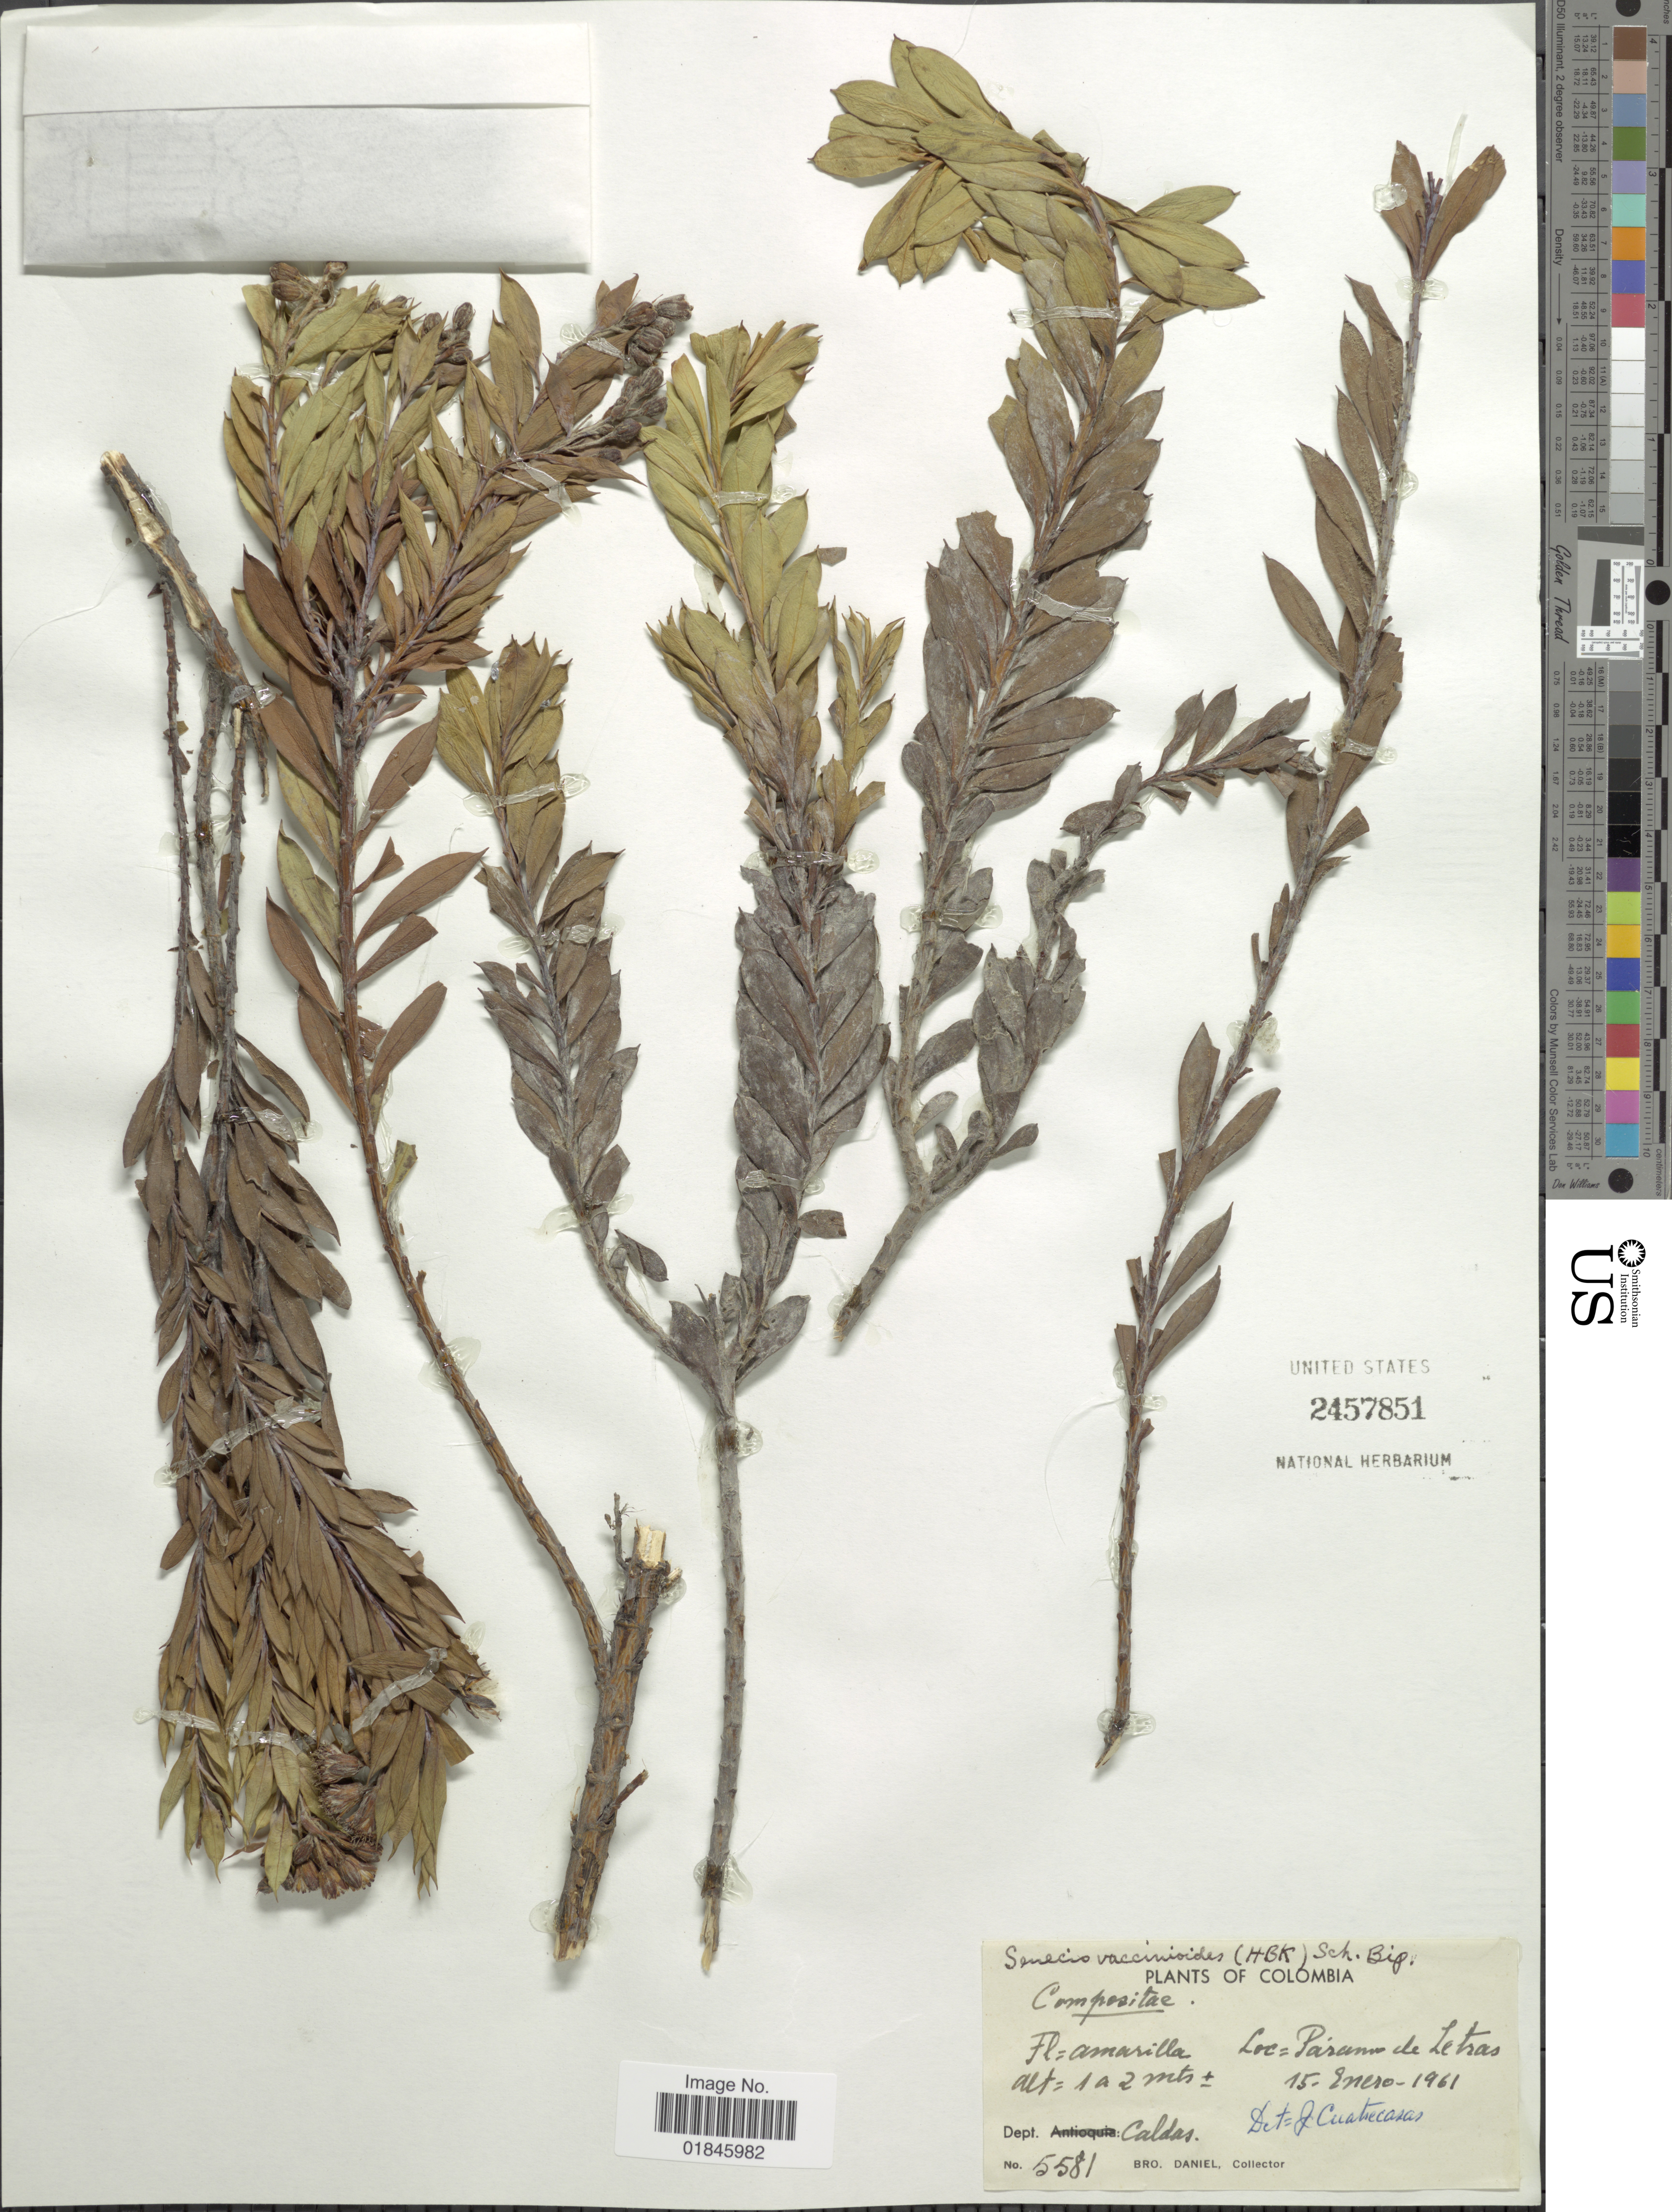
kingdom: Plantae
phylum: Tracheophyta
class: Magnoliopsida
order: Asterales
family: Asteraceae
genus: Pentacalia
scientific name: Pentacalia vaccinioides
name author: (Kunth) Cuatrec.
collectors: Bro. Daniel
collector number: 5581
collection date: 1961-01-15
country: Colombia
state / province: Caldas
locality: Dept. Caldas. Páramo de Letras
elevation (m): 1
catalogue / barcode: US 2457851